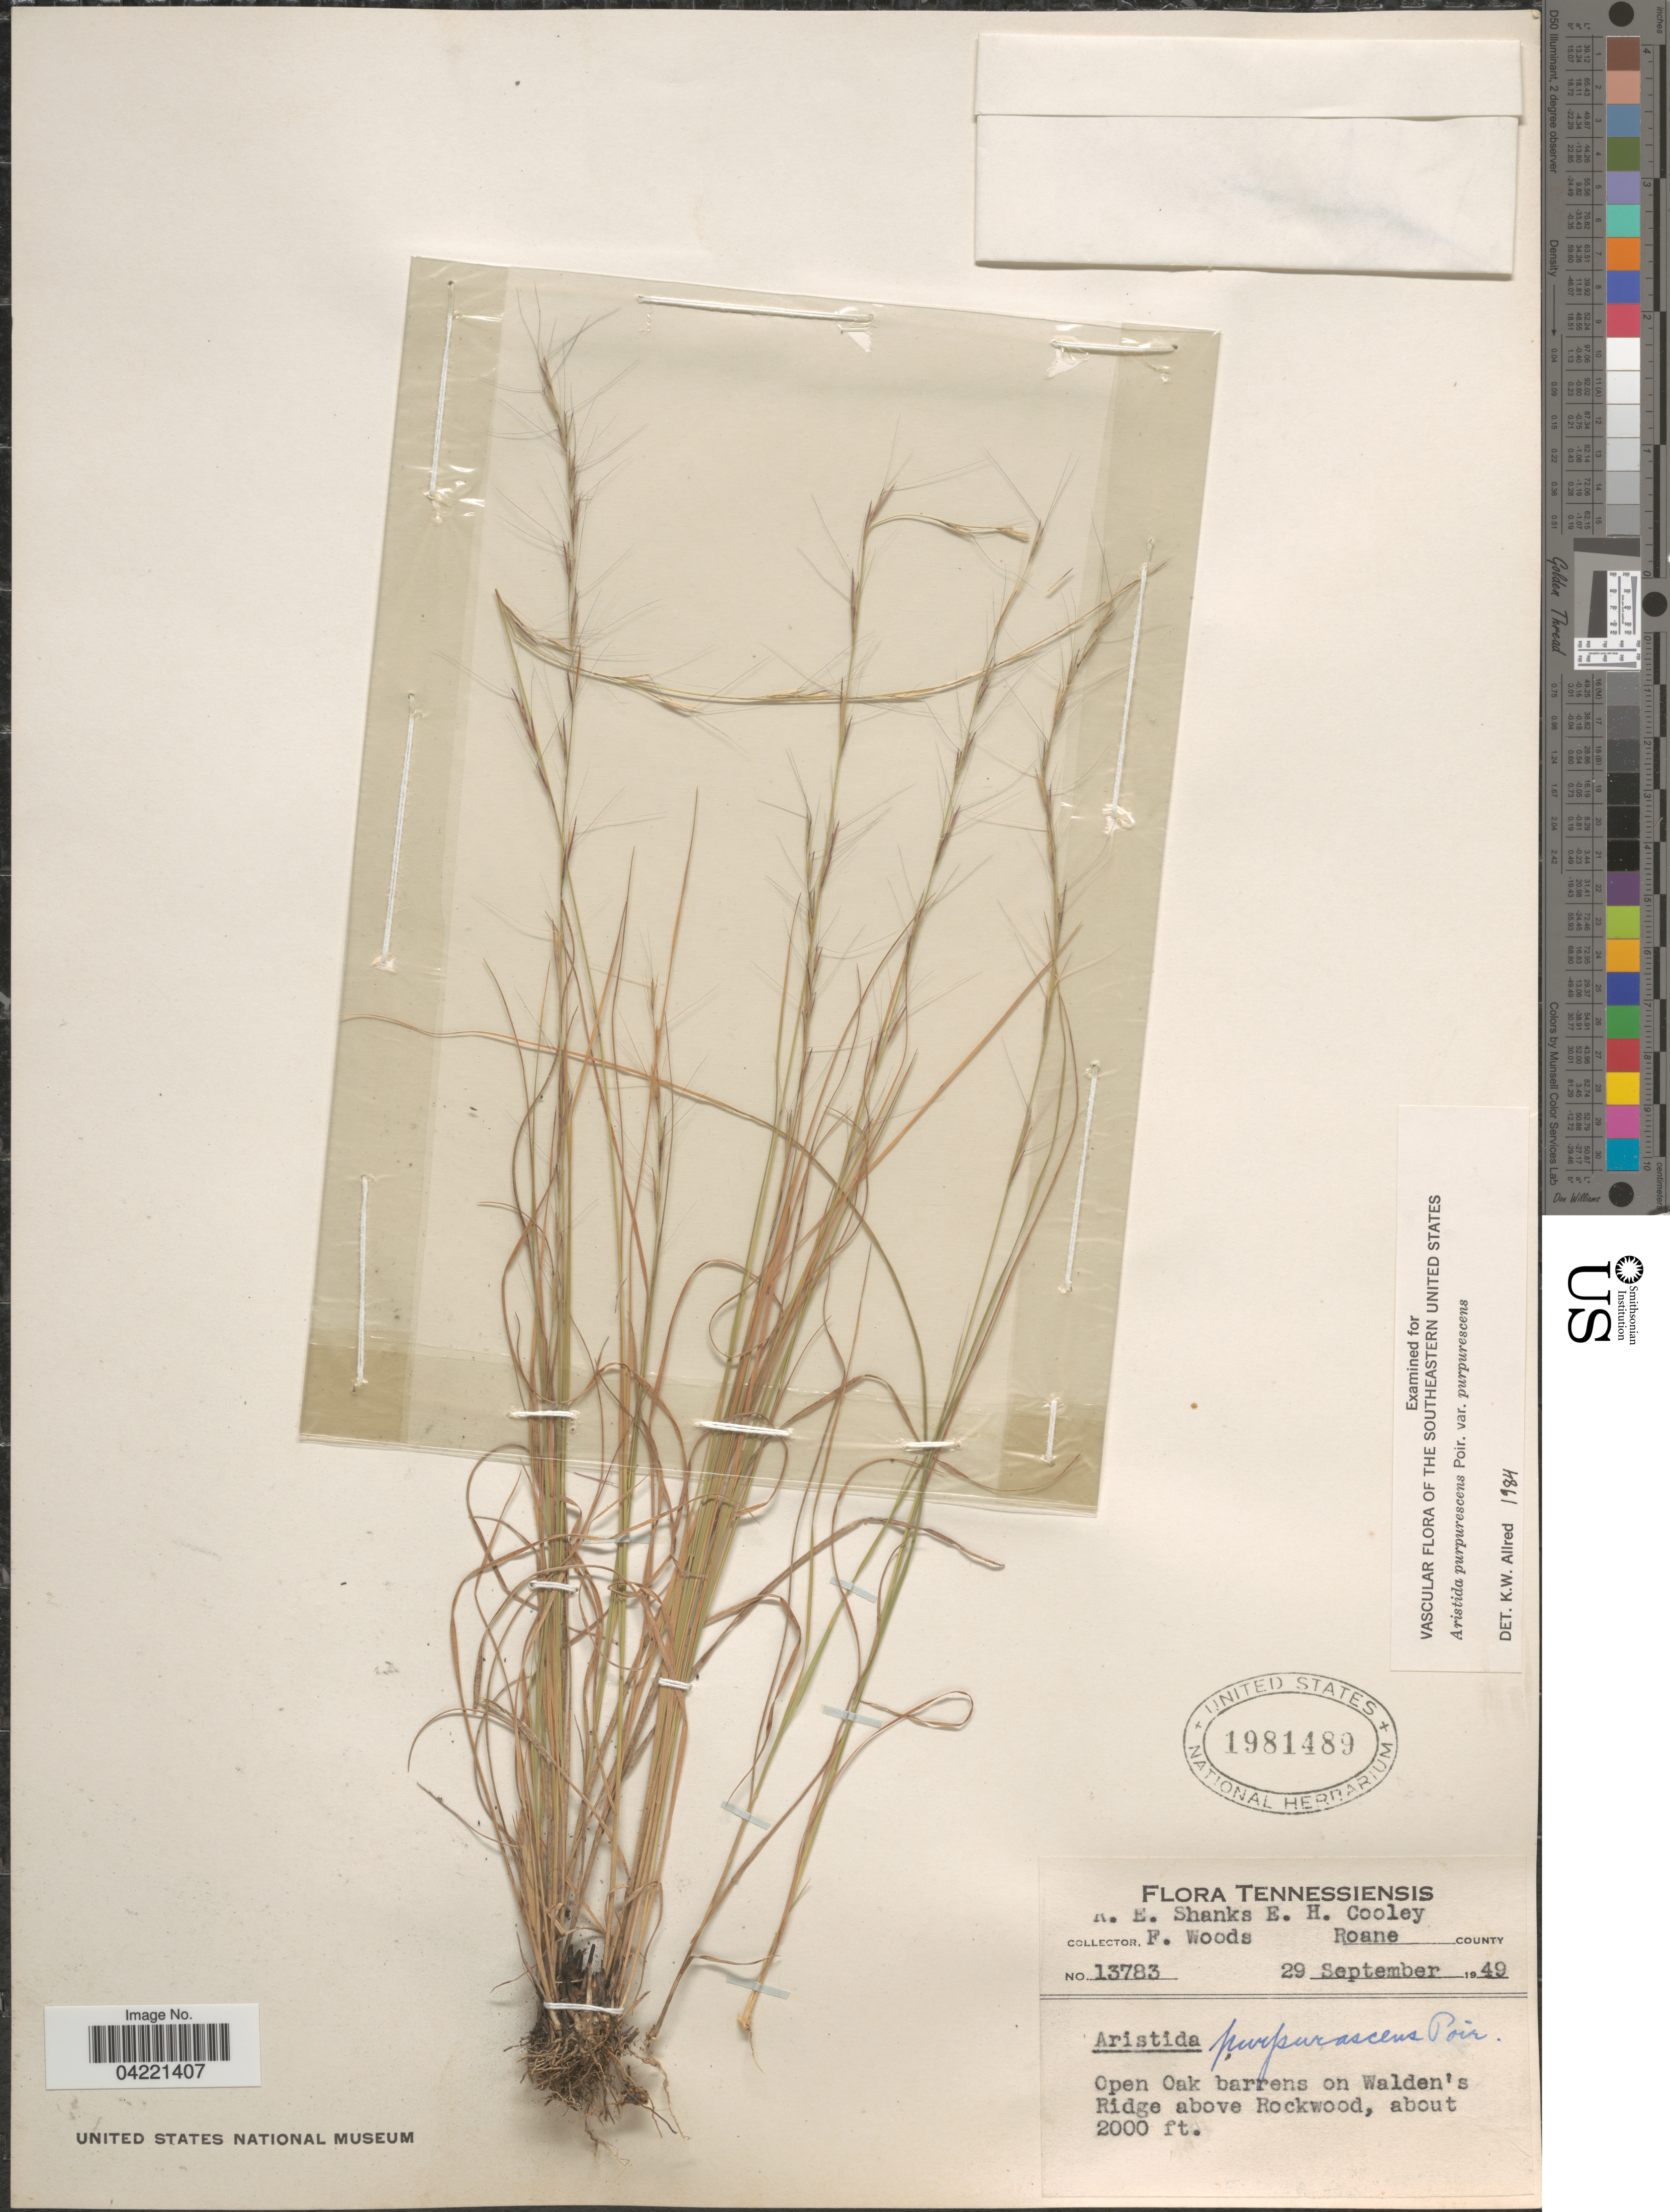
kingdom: Plantae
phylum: Tracheophyta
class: Liliopsida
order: Poales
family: Poaceae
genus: Aristida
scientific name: Aristida purpurascens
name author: Poir.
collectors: R. Shanks, E. H. Cooley & F. Woods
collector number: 13783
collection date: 1949-09-29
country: United States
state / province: Tennessee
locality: Roane County. Open Oak barrens on Walden's Ridge above Rockwood.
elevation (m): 610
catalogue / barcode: US 1981489